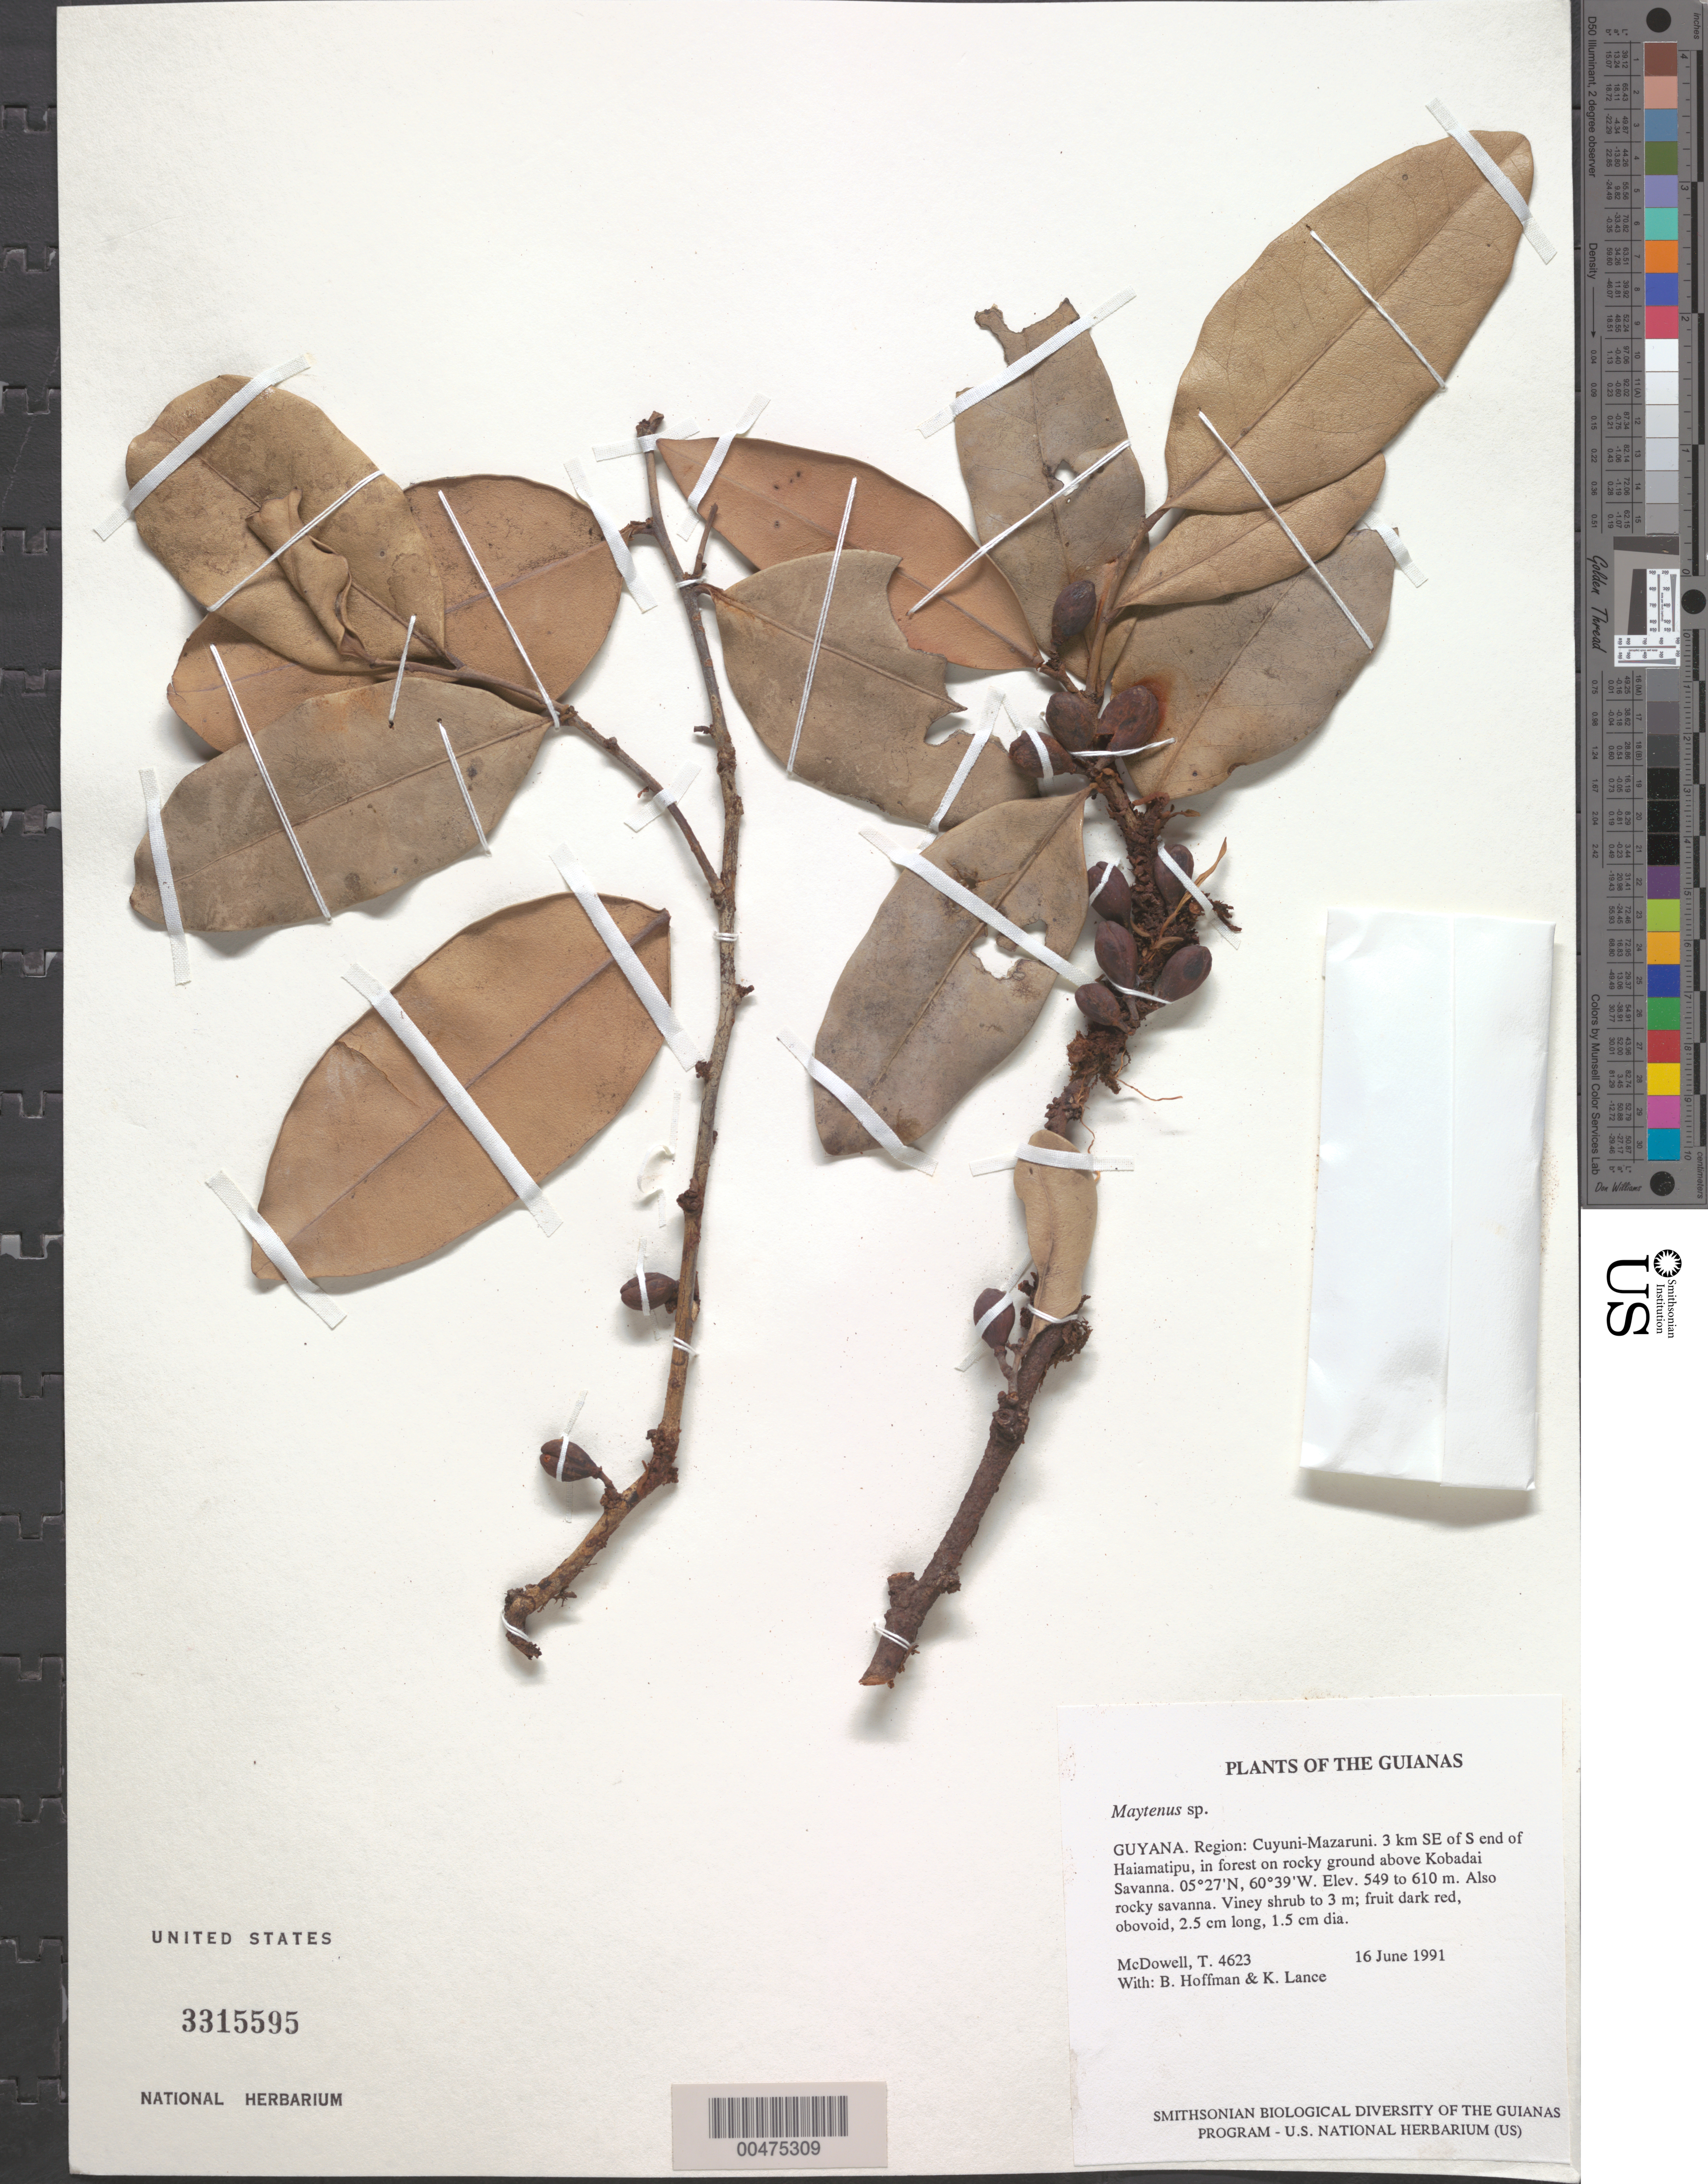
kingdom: Plantae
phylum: Tracheophyta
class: Magnoliopsida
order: Celastrales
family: Celastraceae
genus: Maytenus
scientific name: Maytenus sp.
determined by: Görts-van Rijn, A. R. A.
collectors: T. McDowell, B. Hoffman & K. Lance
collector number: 4623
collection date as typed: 16 June 1991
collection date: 1991-06-16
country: Guyana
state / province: Cuyuni-Mazaruni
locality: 3 km SE of S end of Haiamatipu, above Kobadai Savanna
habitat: Forest on rocky ground; also rocky savanna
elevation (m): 550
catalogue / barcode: US 3315595